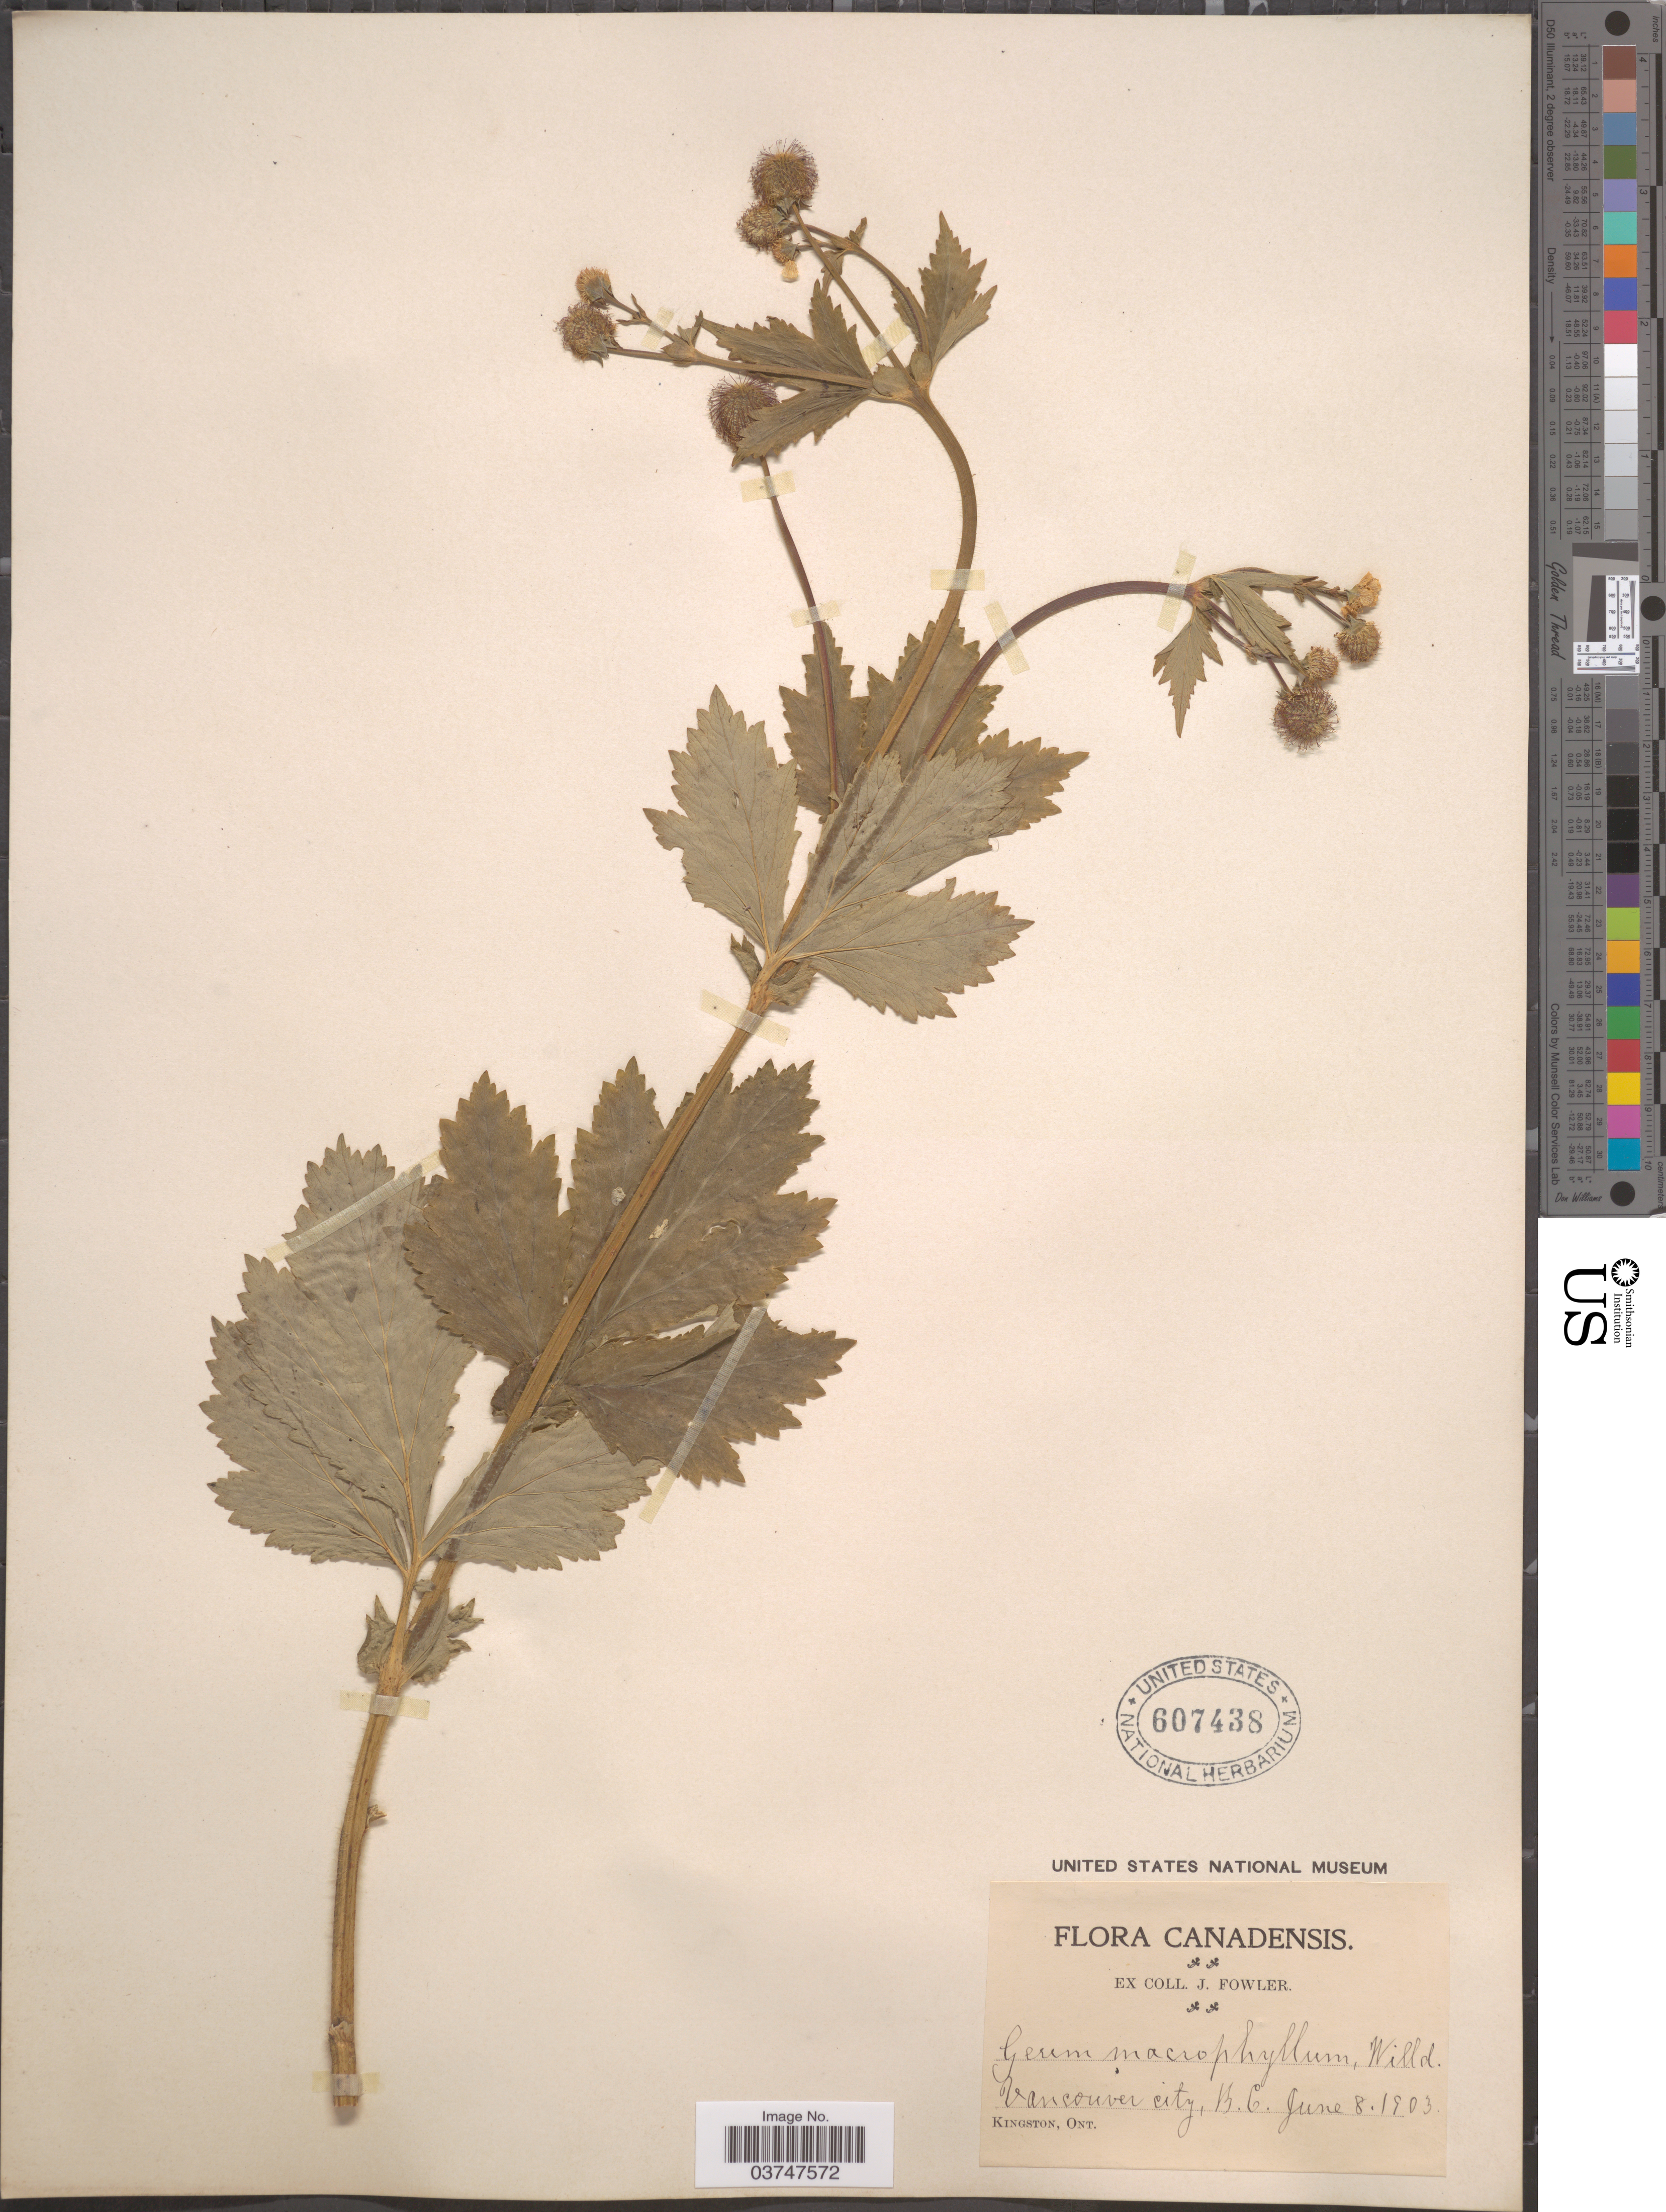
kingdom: Plantae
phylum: Tracheophyta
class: Magnoliopsida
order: Rosales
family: Rosaceae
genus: Geum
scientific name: Geum macrophyllum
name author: Willd.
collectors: J. Fowler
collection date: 1903-06-08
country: Canada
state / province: British Columbia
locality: Vancouver City.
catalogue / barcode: US 607438